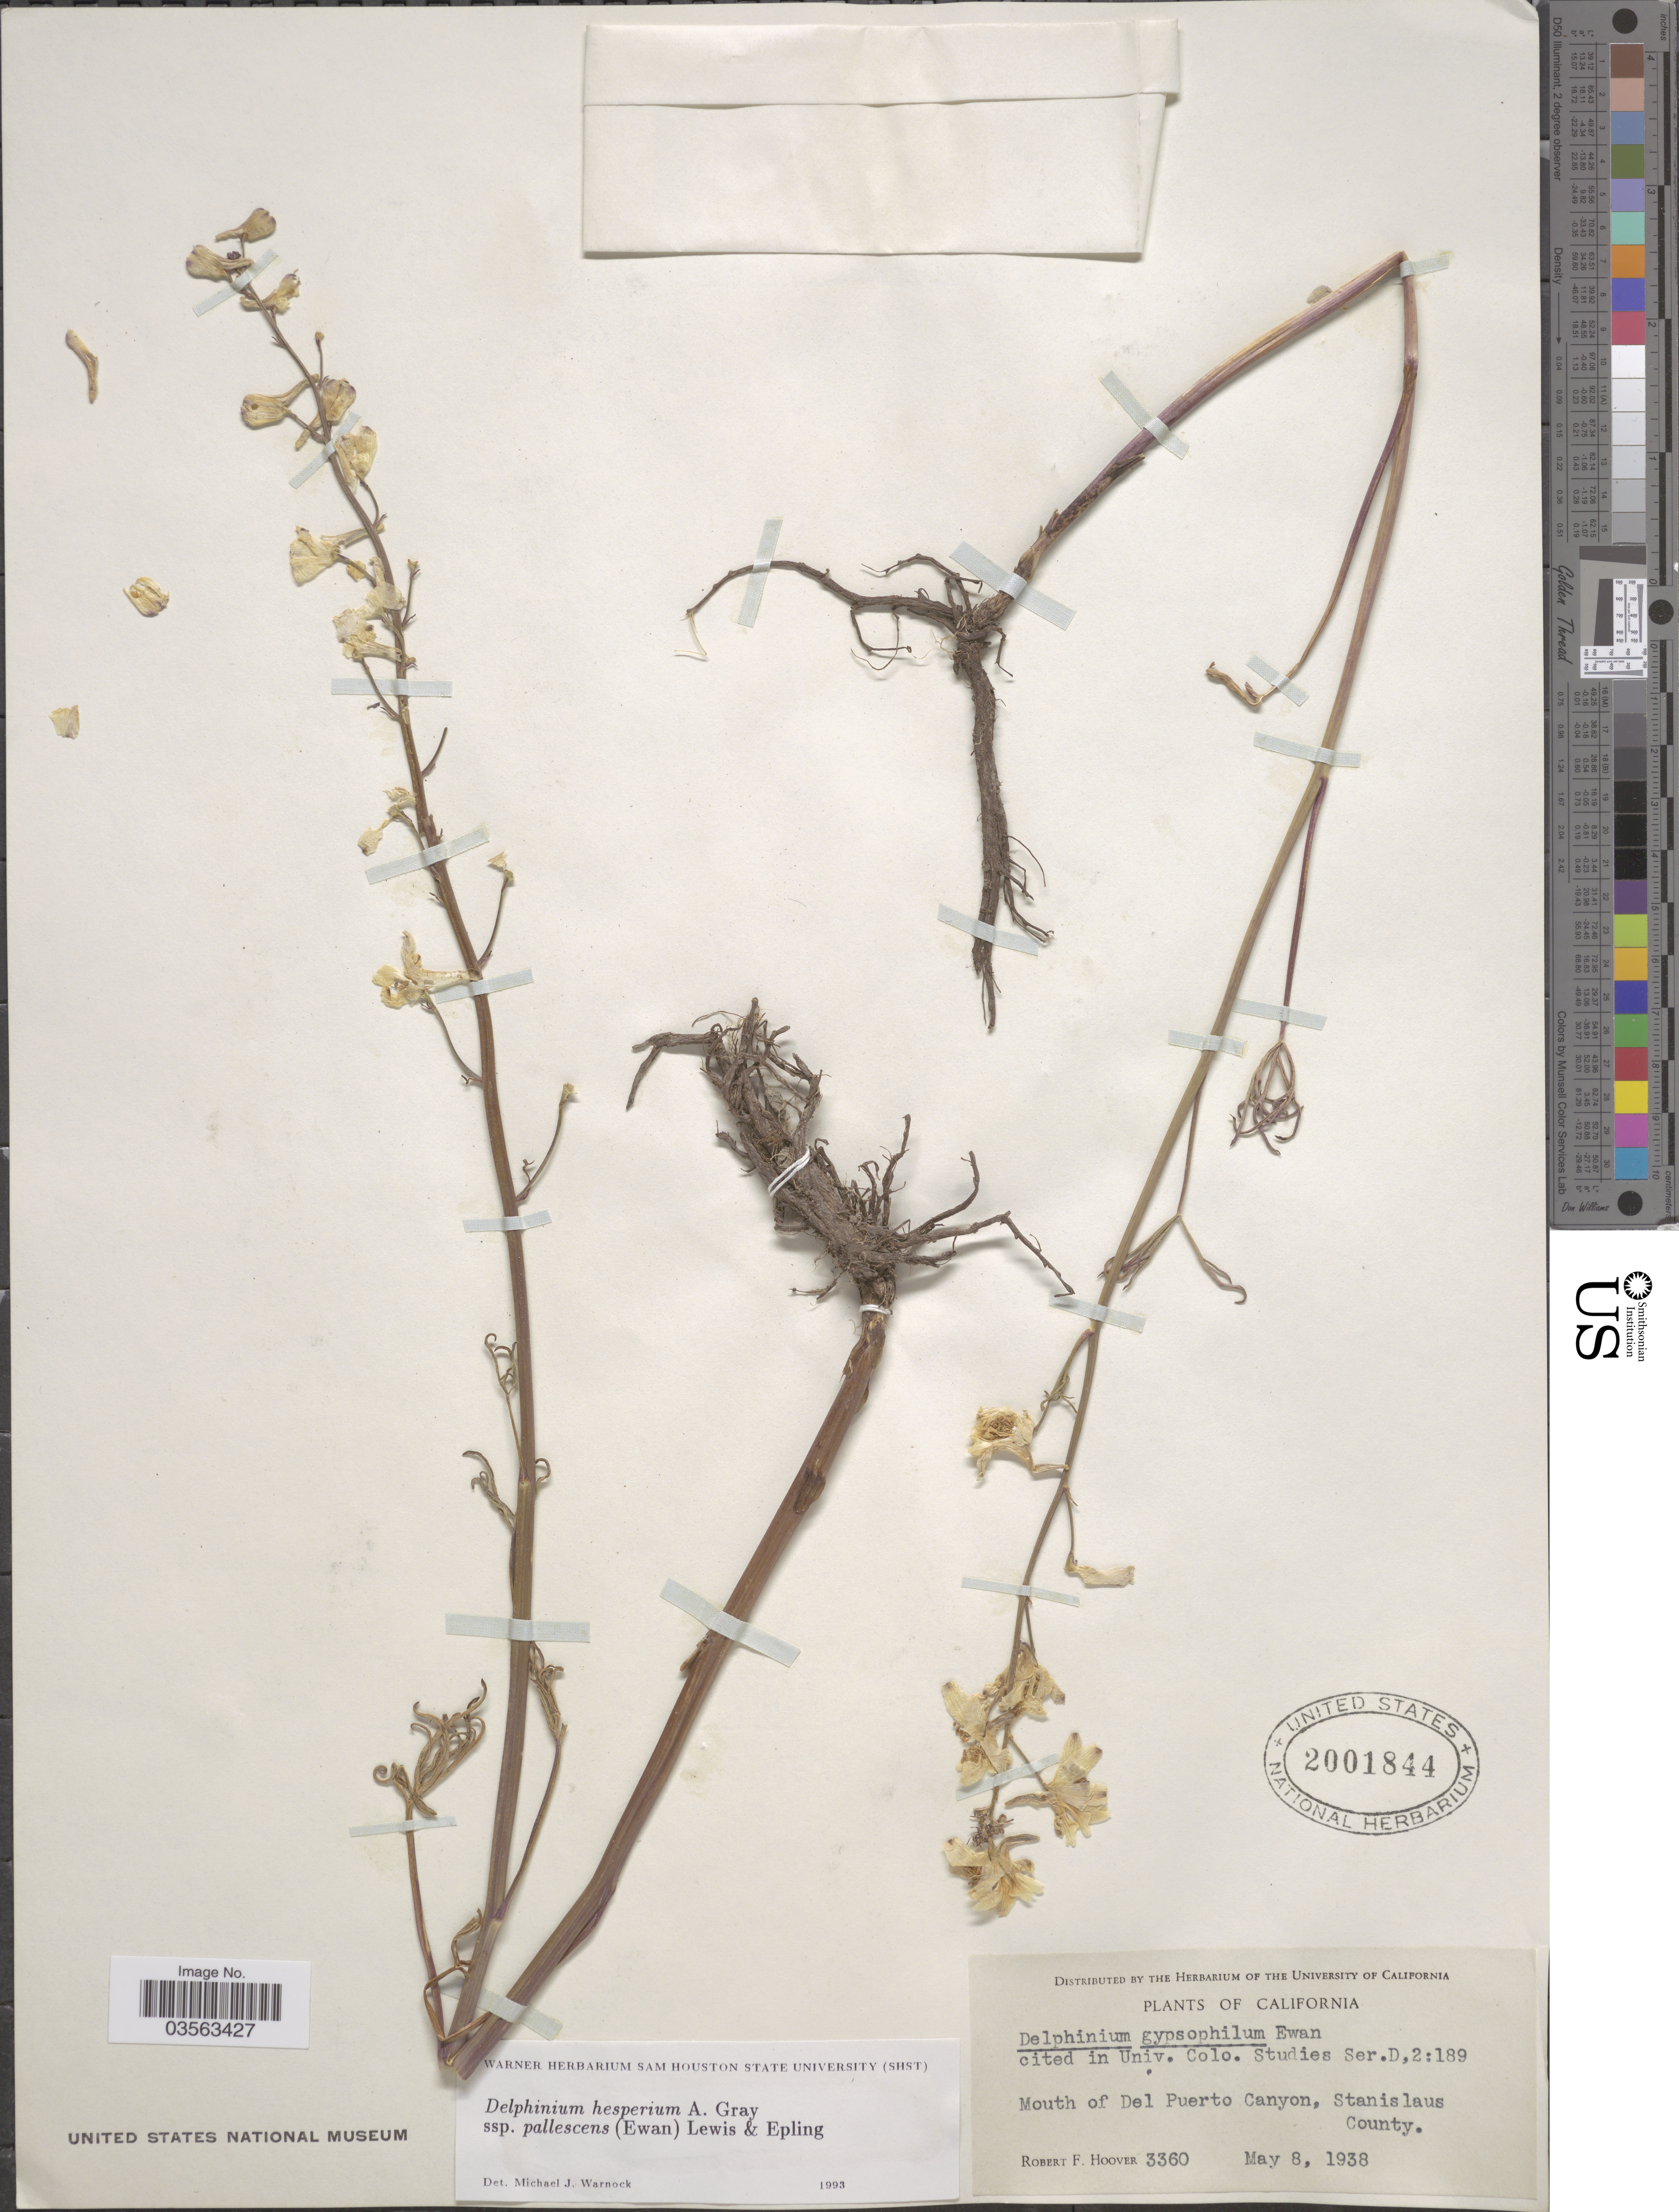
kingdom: Plantae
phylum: Tracheophyta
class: Magnoliopsida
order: Ranunculales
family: Ranunculaceae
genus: Delphinium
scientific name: Delphinium hesperium subsp. pallescens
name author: (Ewan) F. H. Lewis & Epling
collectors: R. F. Hoover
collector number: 3360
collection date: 1938-05-08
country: United States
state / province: California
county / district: Stanislaus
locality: Mouth of Del Puerto Canyon, Stanislaus County.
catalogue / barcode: US 2001844